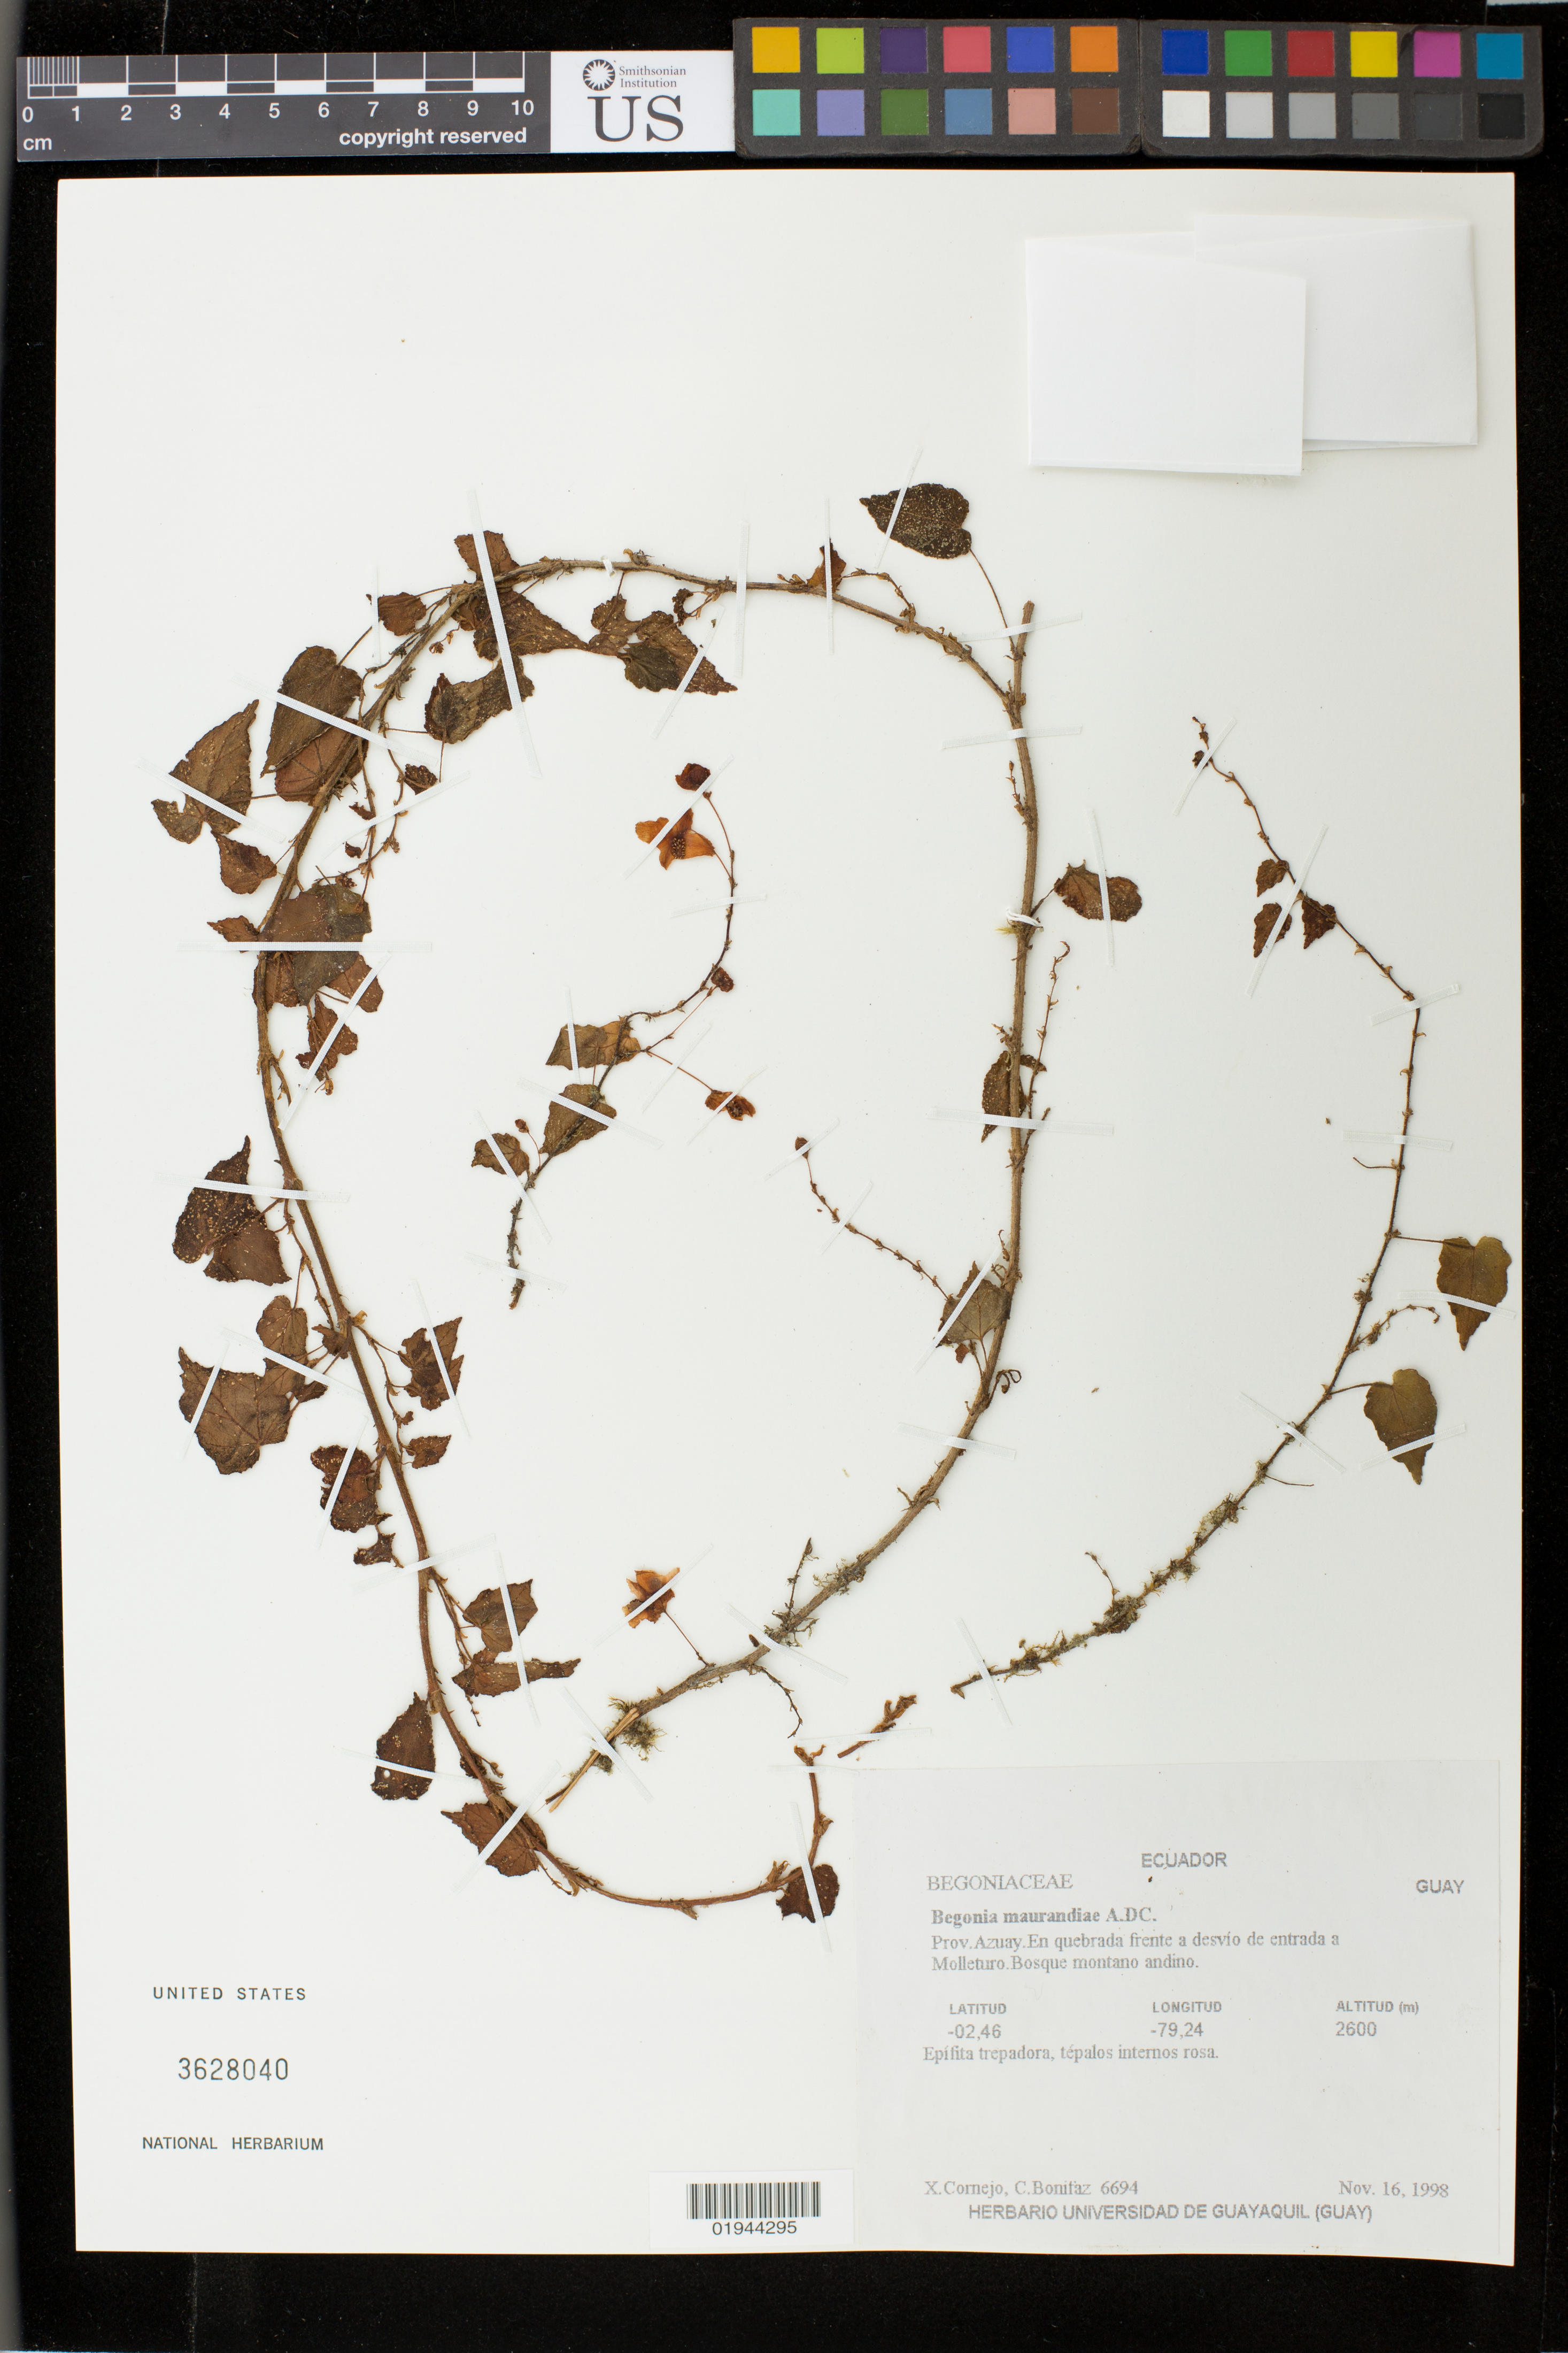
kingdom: Plantae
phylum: Tracheophyta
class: Magnoliopsida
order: Cucurbitales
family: Begoniaceae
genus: Begonia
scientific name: Begonia maurandiae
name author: A. DC.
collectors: X. F. Cornejo & C. Bonitáz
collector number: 6694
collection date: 1998-11-16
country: Ecuador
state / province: Azuay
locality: En quebrada frente a desvio de entrada a Molleturo. Bosque montana andino.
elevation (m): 2600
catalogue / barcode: US 3628040